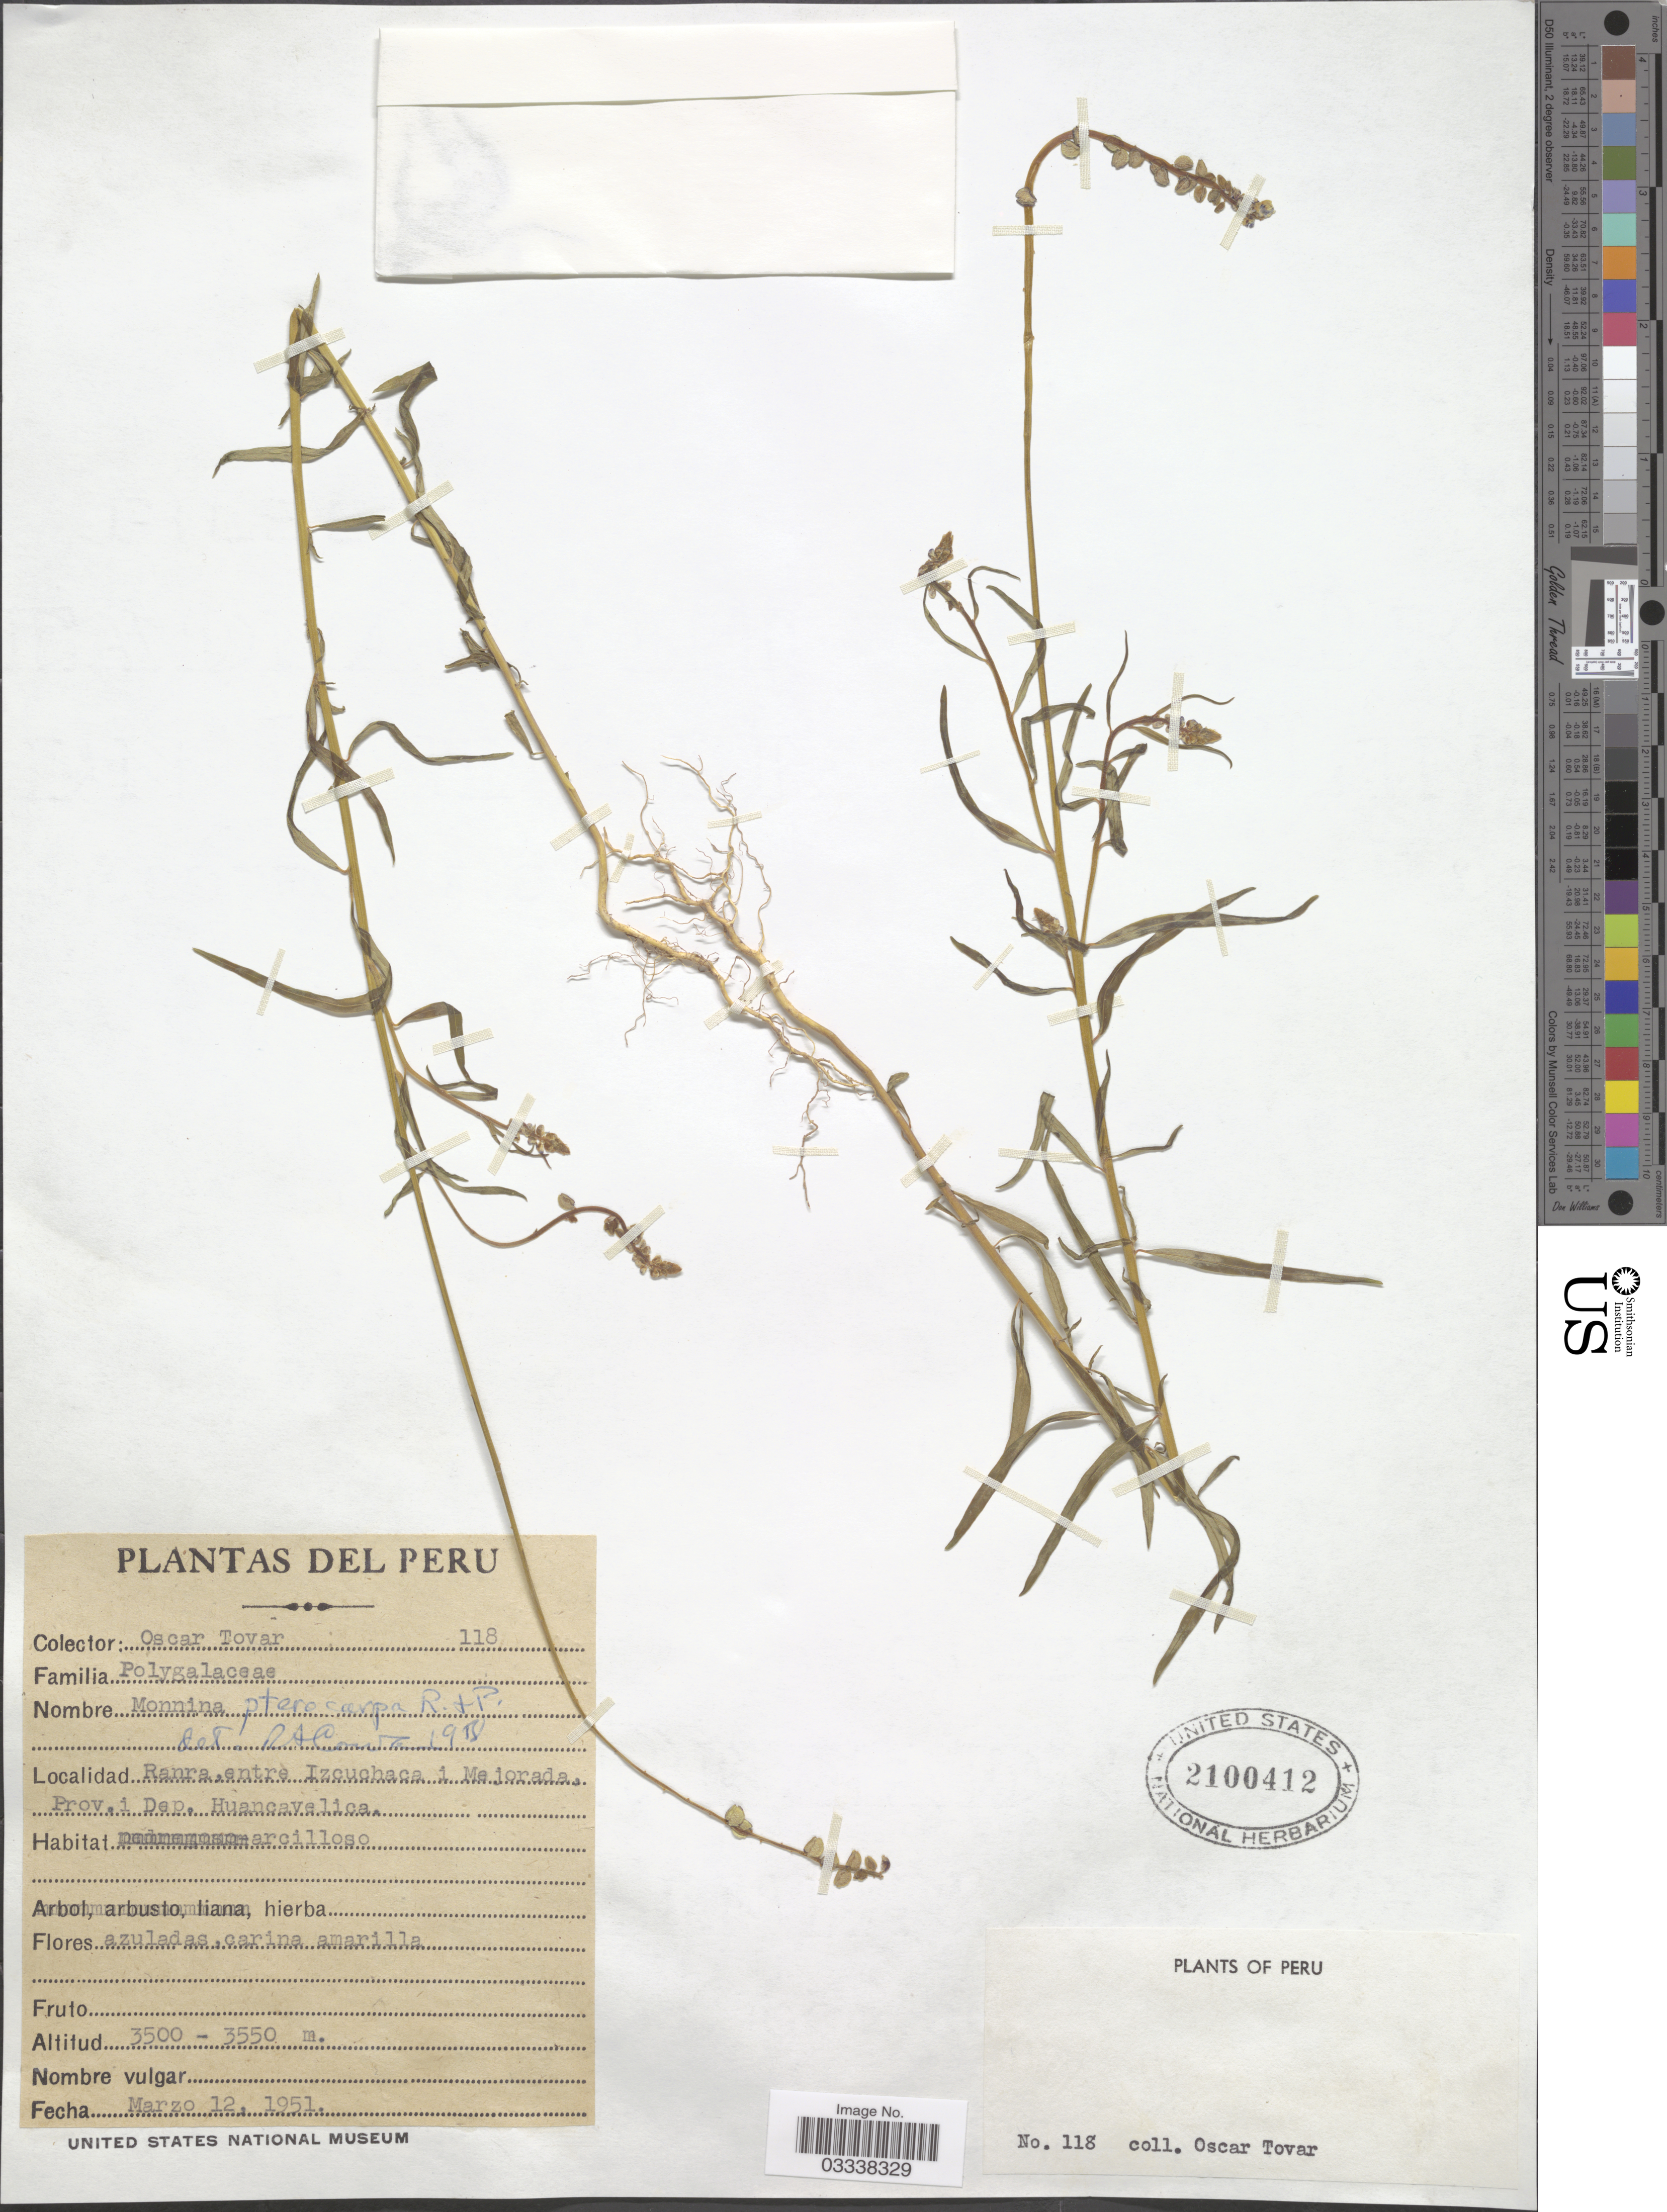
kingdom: Plantae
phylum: Tracheophyta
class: Magnoliopsida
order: Fabales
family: Polygalaceae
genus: Monnina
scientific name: Monnina pterocarpa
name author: Ruiz & Pav.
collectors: Ó. Tovar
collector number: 118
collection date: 1951-03-12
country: Peru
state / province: Huancavelica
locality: Ranra, entre Izcuchaca i Me jorada. Prov. i Dep. Huancavelica.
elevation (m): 3500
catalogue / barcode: US 2100412